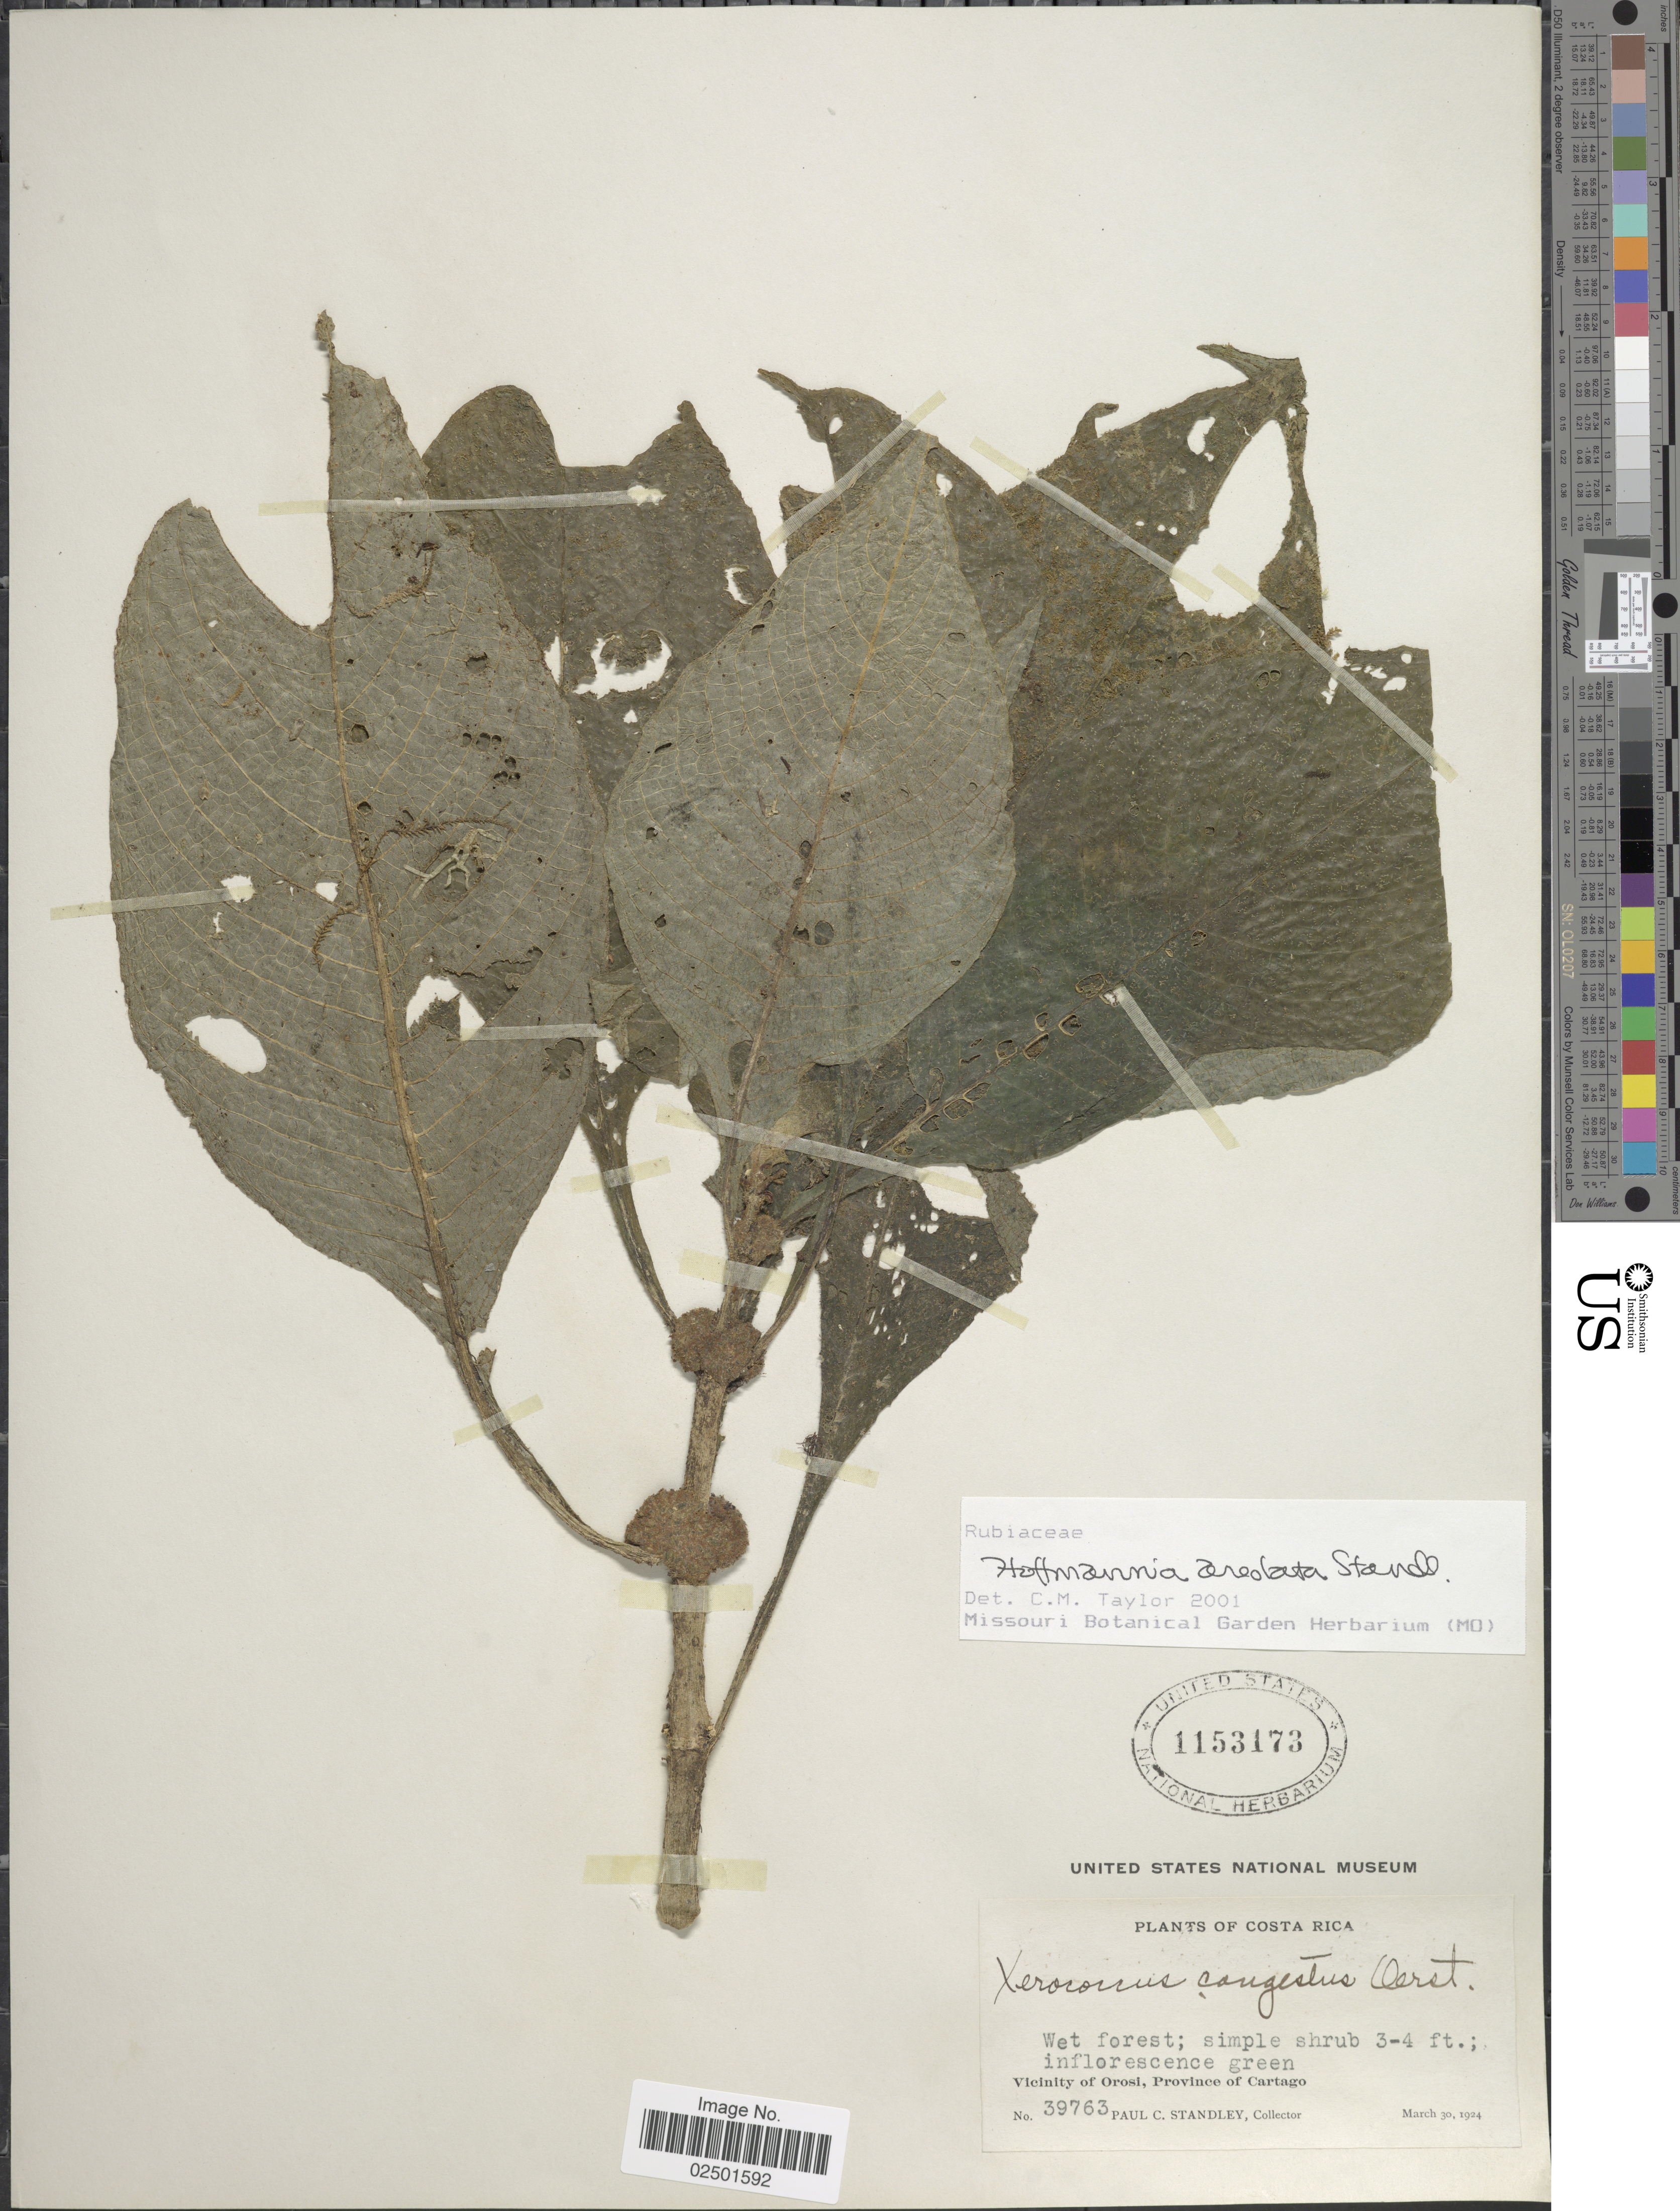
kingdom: Plantae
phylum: Tracheophyta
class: Magnoliopsida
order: Gentianales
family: Rubiaceae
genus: Hoffmannia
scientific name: Hoffmannia areolata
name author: Standl.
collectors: P. C. Standley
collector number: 39763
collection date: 1924-03-30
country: Costa Rica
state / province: Cartago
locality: Vicinity of Orosi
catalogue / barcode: US 1153173